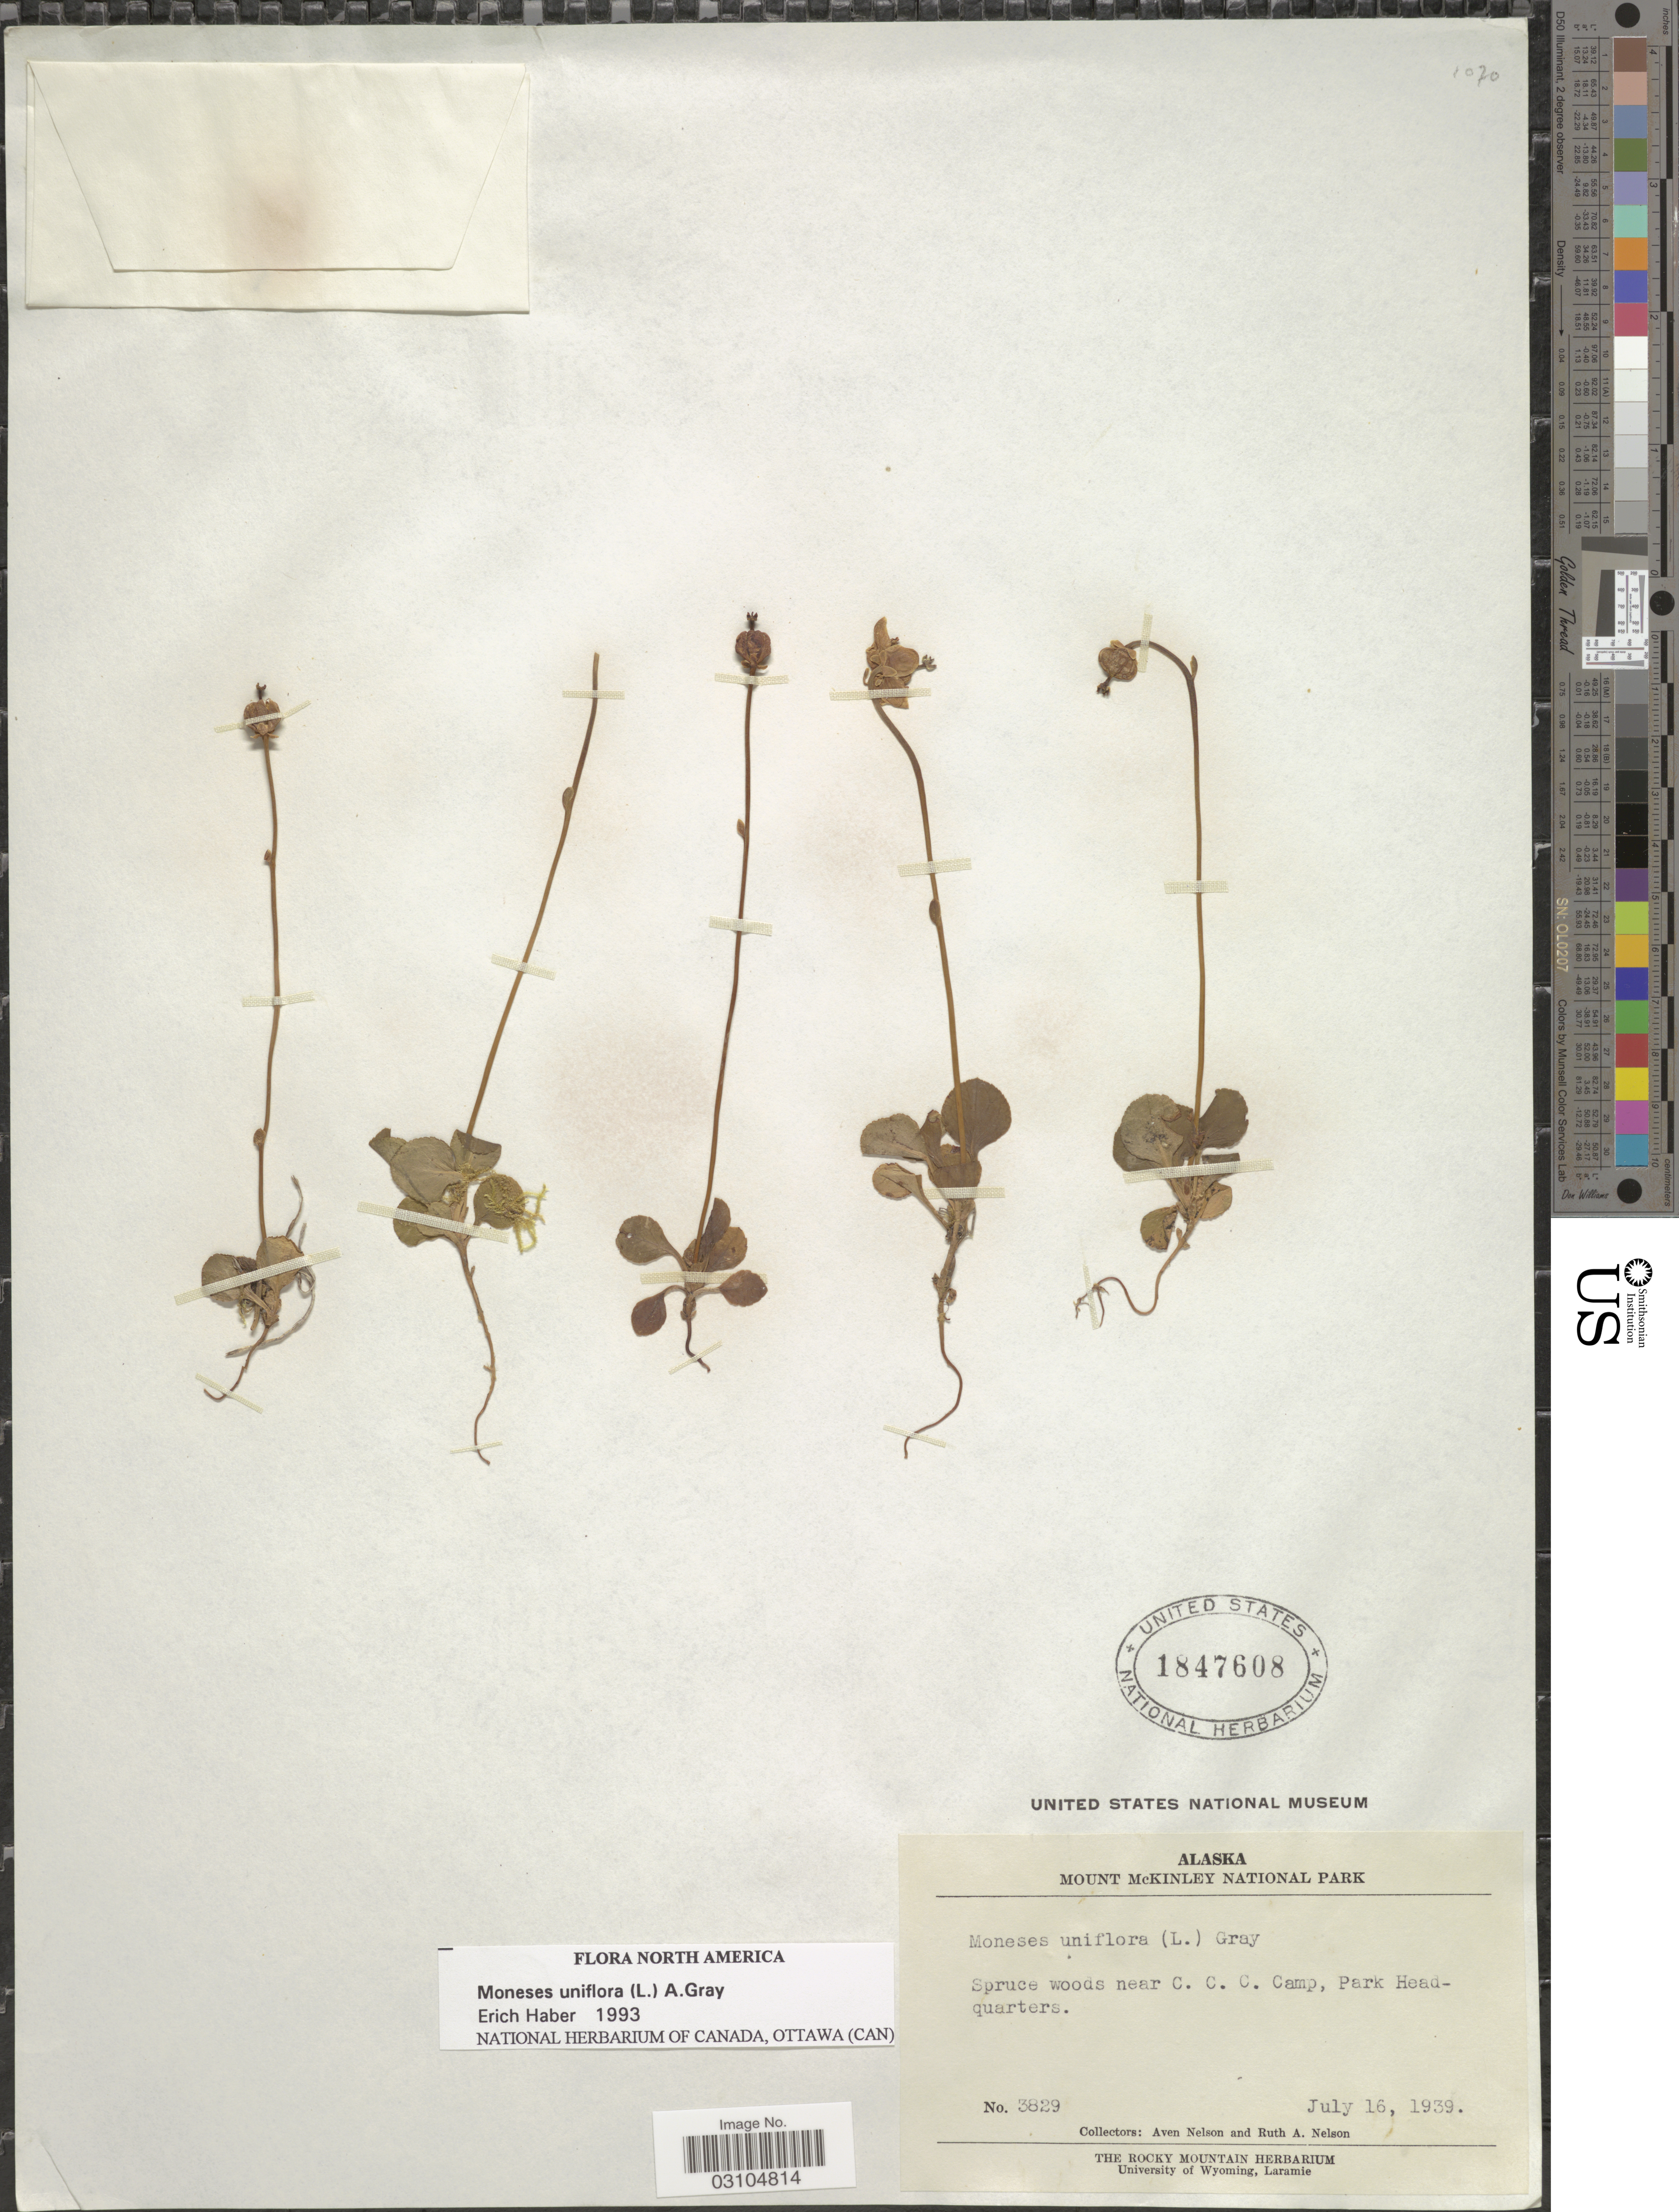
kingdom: Plantae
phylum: Tracheophyta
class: Magnoliopsida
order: Ericales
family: Ericaceae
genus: Moneses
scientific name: Moneses uniflora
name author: (L.) A. Gray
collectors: A. Nelson & R. A. Nelson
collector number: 3829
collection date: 1939-07-16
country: United States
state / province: Alaska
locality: Mount McKinley National Park. Spruce woods near C.C.C. Camp, Park Head-quarters.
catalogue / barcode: US 1847608